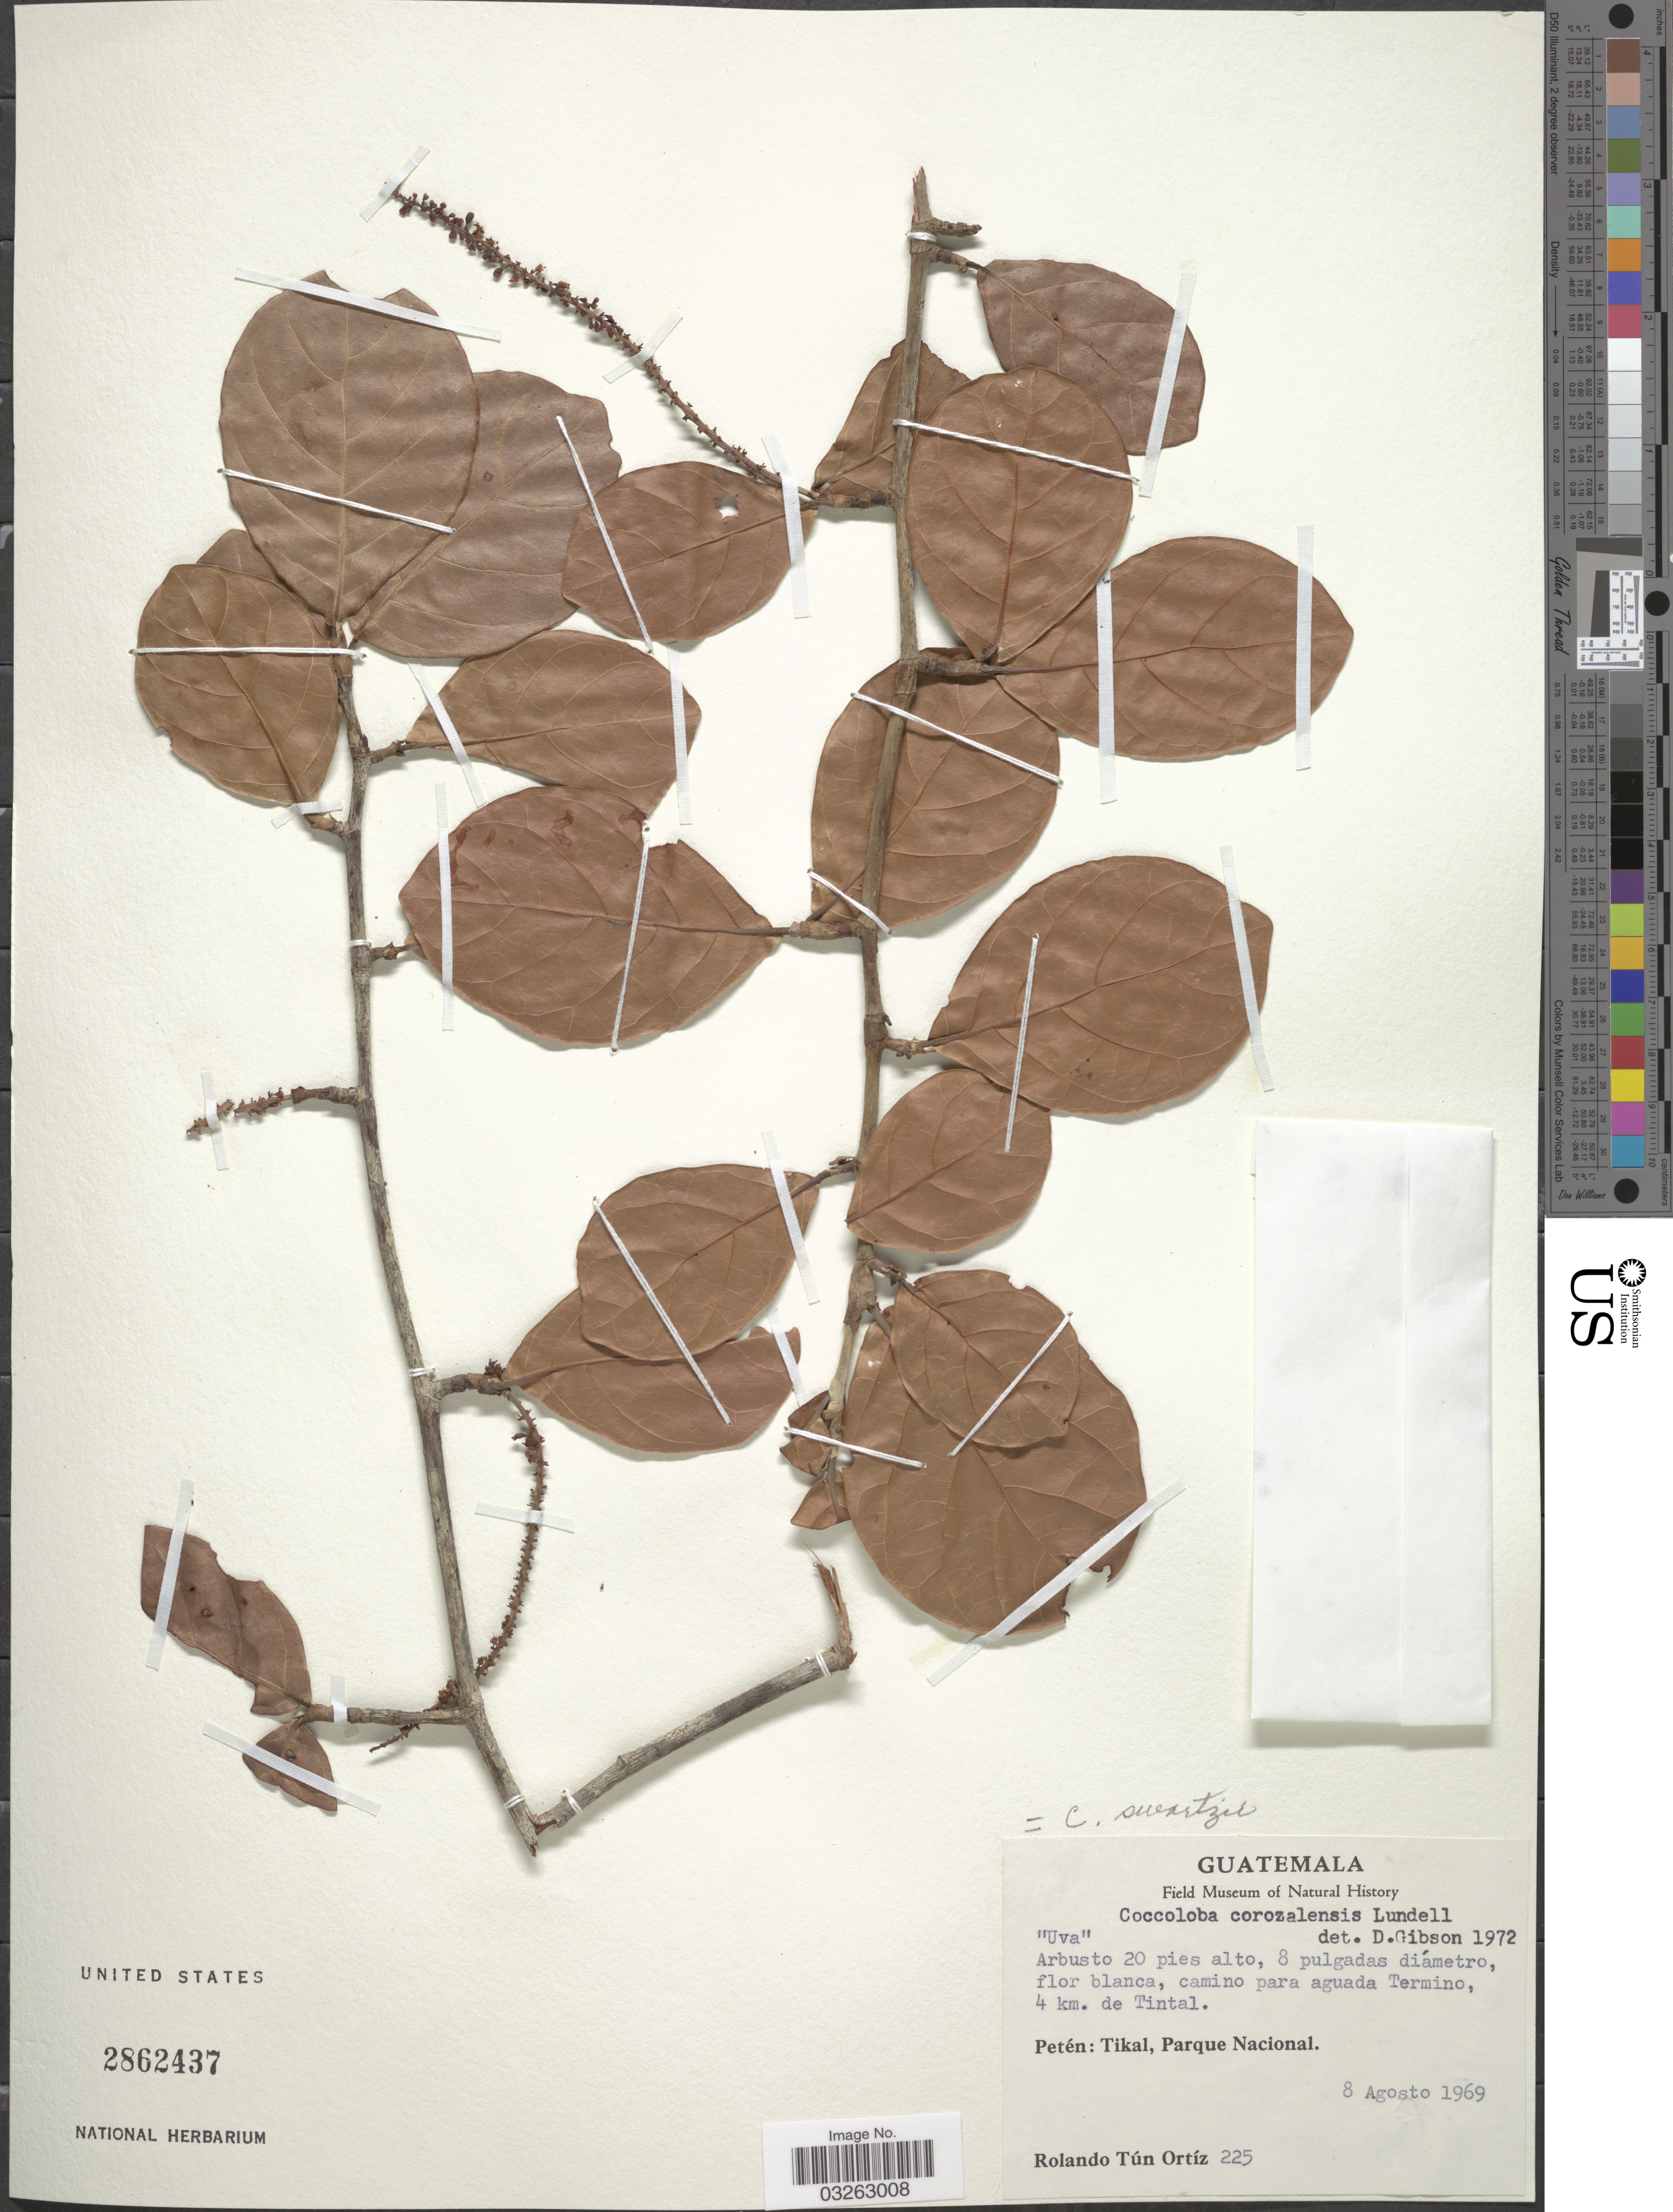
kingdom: Plantae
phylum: Tracheophyta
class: Magnoliopsida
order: Caryophyllales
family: Polygonaceae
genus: Coccoloba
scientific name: Coccoloba swartzii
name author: Meisn.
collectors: R. Ortiz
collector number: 225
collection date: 1969-08-08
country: Guatemala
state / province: El Petén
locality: Camino para aguada Termino, 4 km. de Tintal. Petén: Tikal, Parque Nacional.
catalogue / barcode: US 2862437